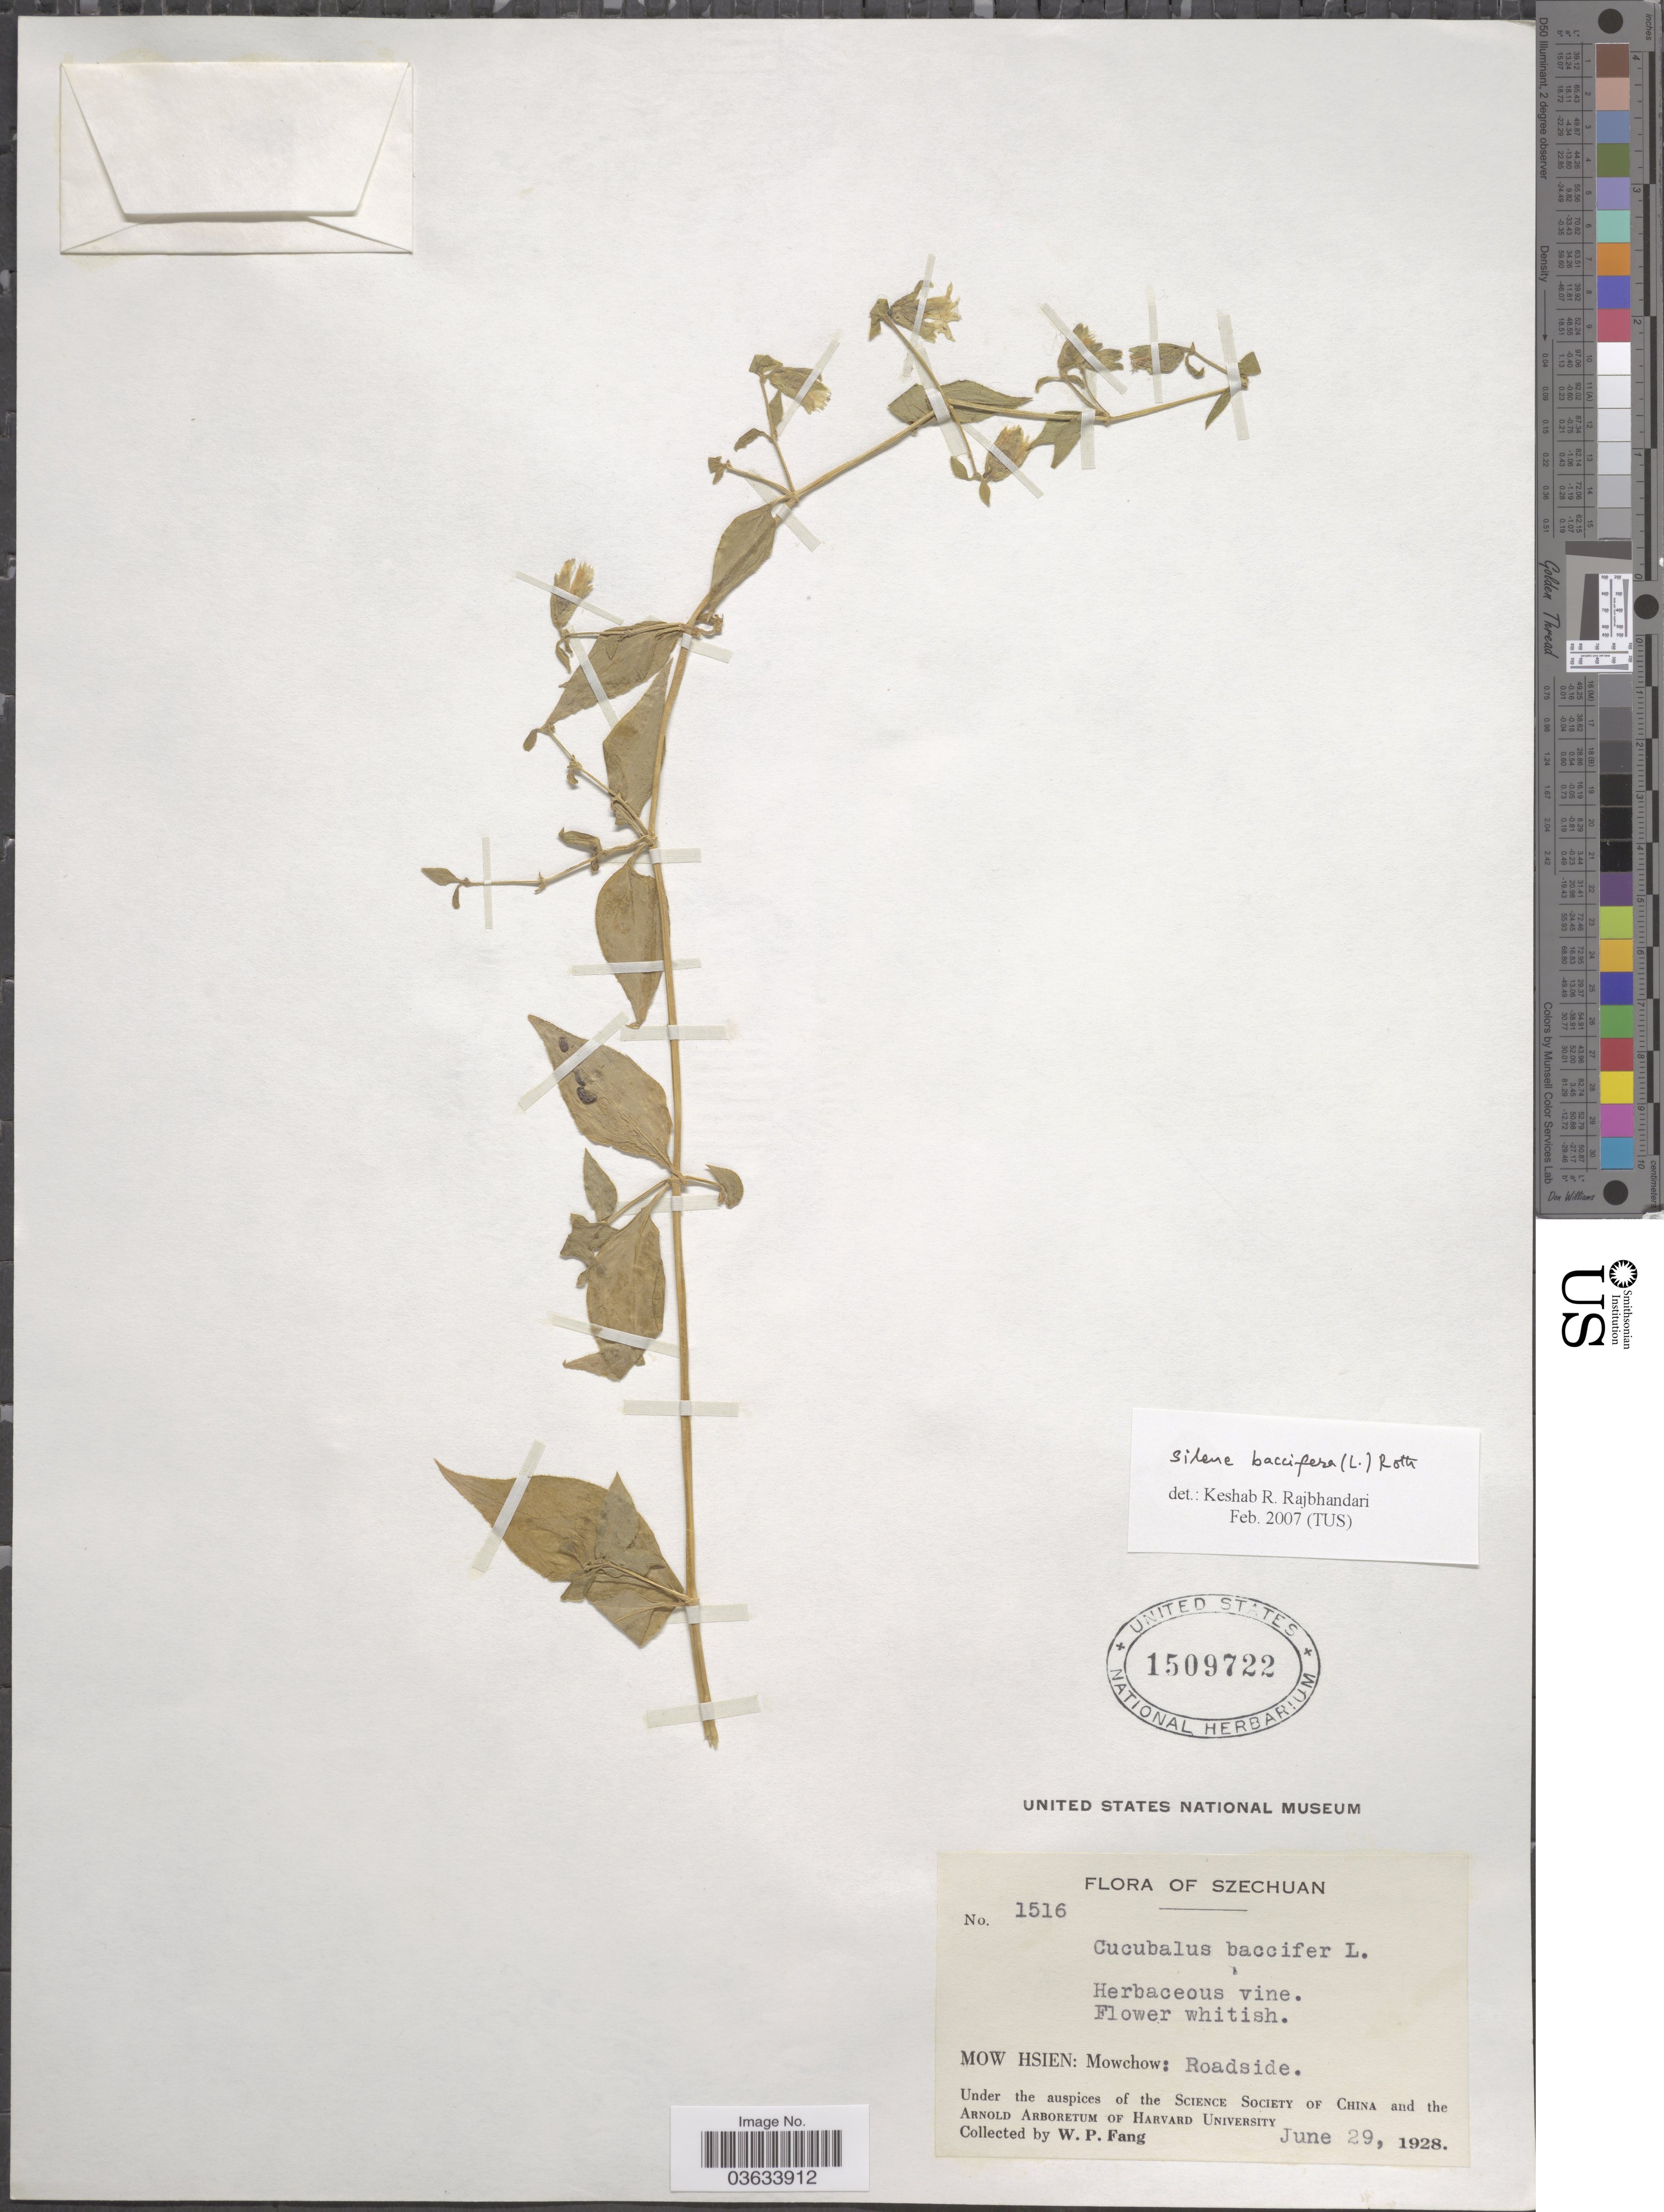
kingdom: Plantae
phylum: Tracheophyta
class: Magnoliopsida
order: Caryophyllales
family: Caryophyllaceae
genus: Silene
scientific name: Silene baccifera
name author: (L.) Durande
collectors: W. P. Fang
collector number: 1516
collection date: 1928-06-29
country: China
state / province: Sichuan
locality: Mow Hsien: Mowchow.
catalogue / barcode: US 1509722